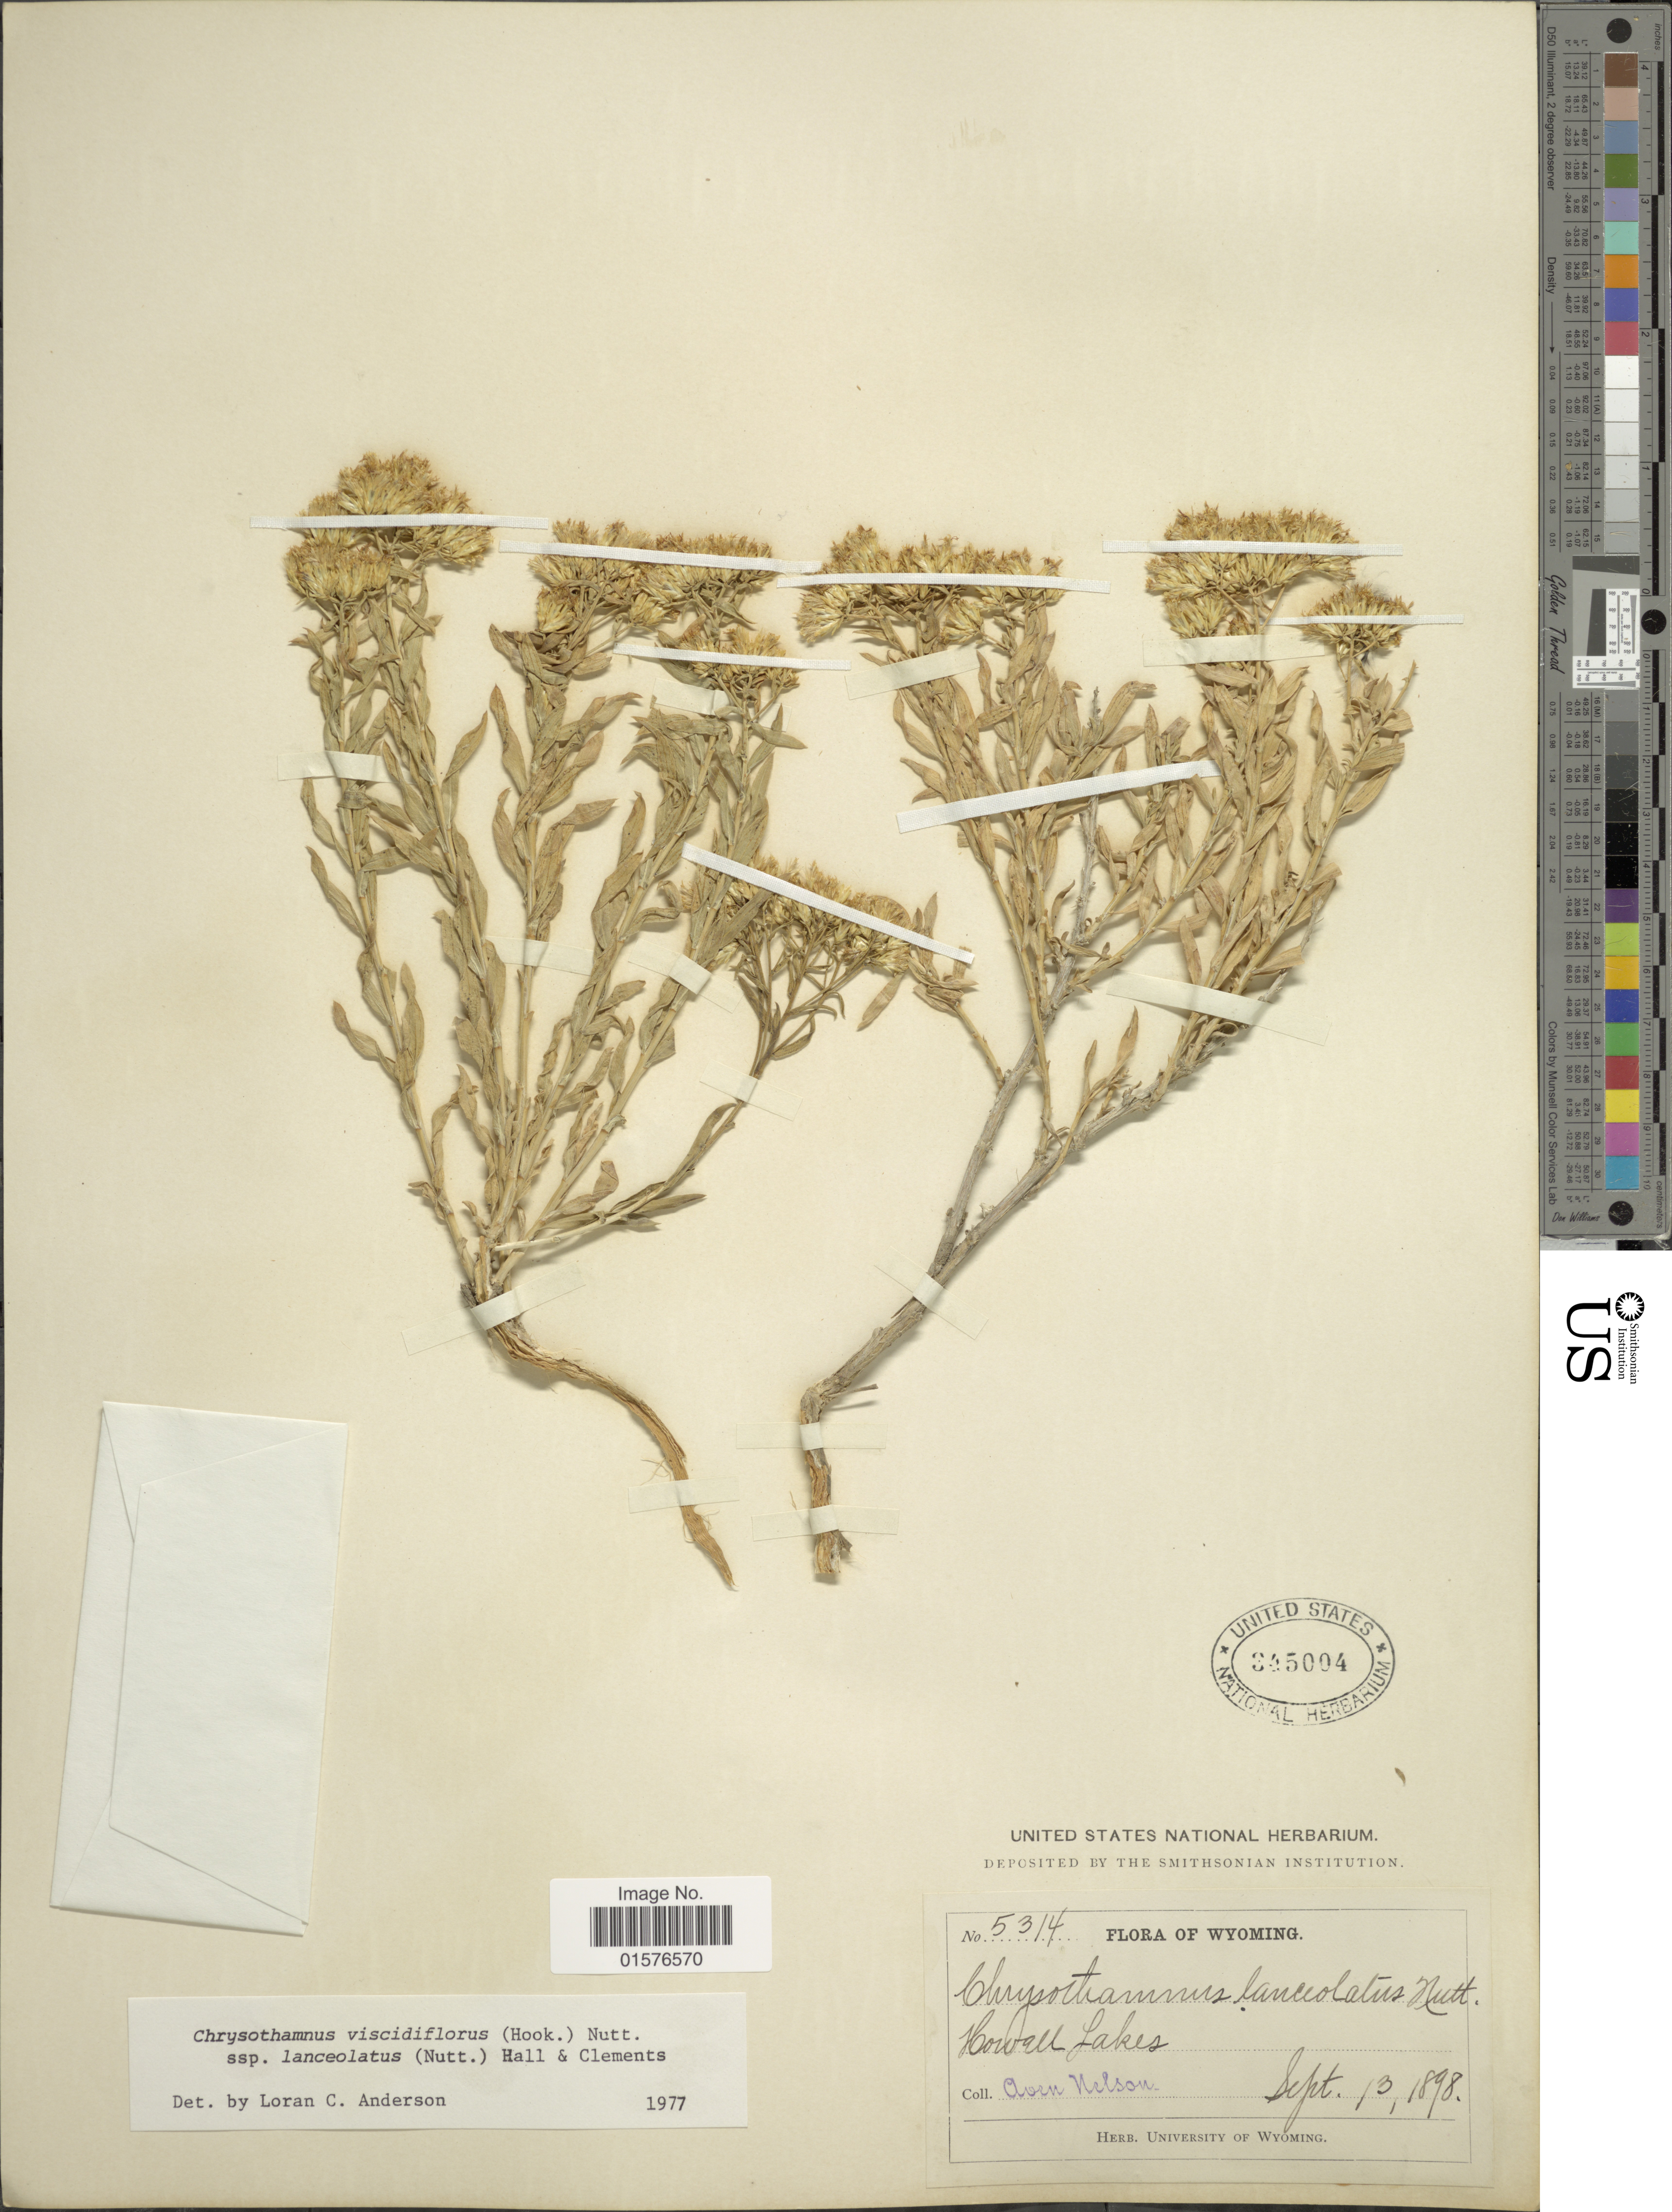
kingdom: Plantae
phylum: Tracheophyta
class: Magnoliopsida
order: Asterales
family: Asteraceae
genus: Chrysothamnus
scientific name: Chrysothamnus viscidiflorus subsp. lanceolatus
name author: (Nutt.) H.M. Hall & Clem.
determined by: Urbatsch, Lowell E., Curator (LSU), Louisiana State University (UNITED STATES)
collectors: A. Nelson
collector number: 5314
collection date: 1898-09-13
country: United States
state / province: Wyoming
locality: Howell Lakes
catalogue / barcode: US 345004